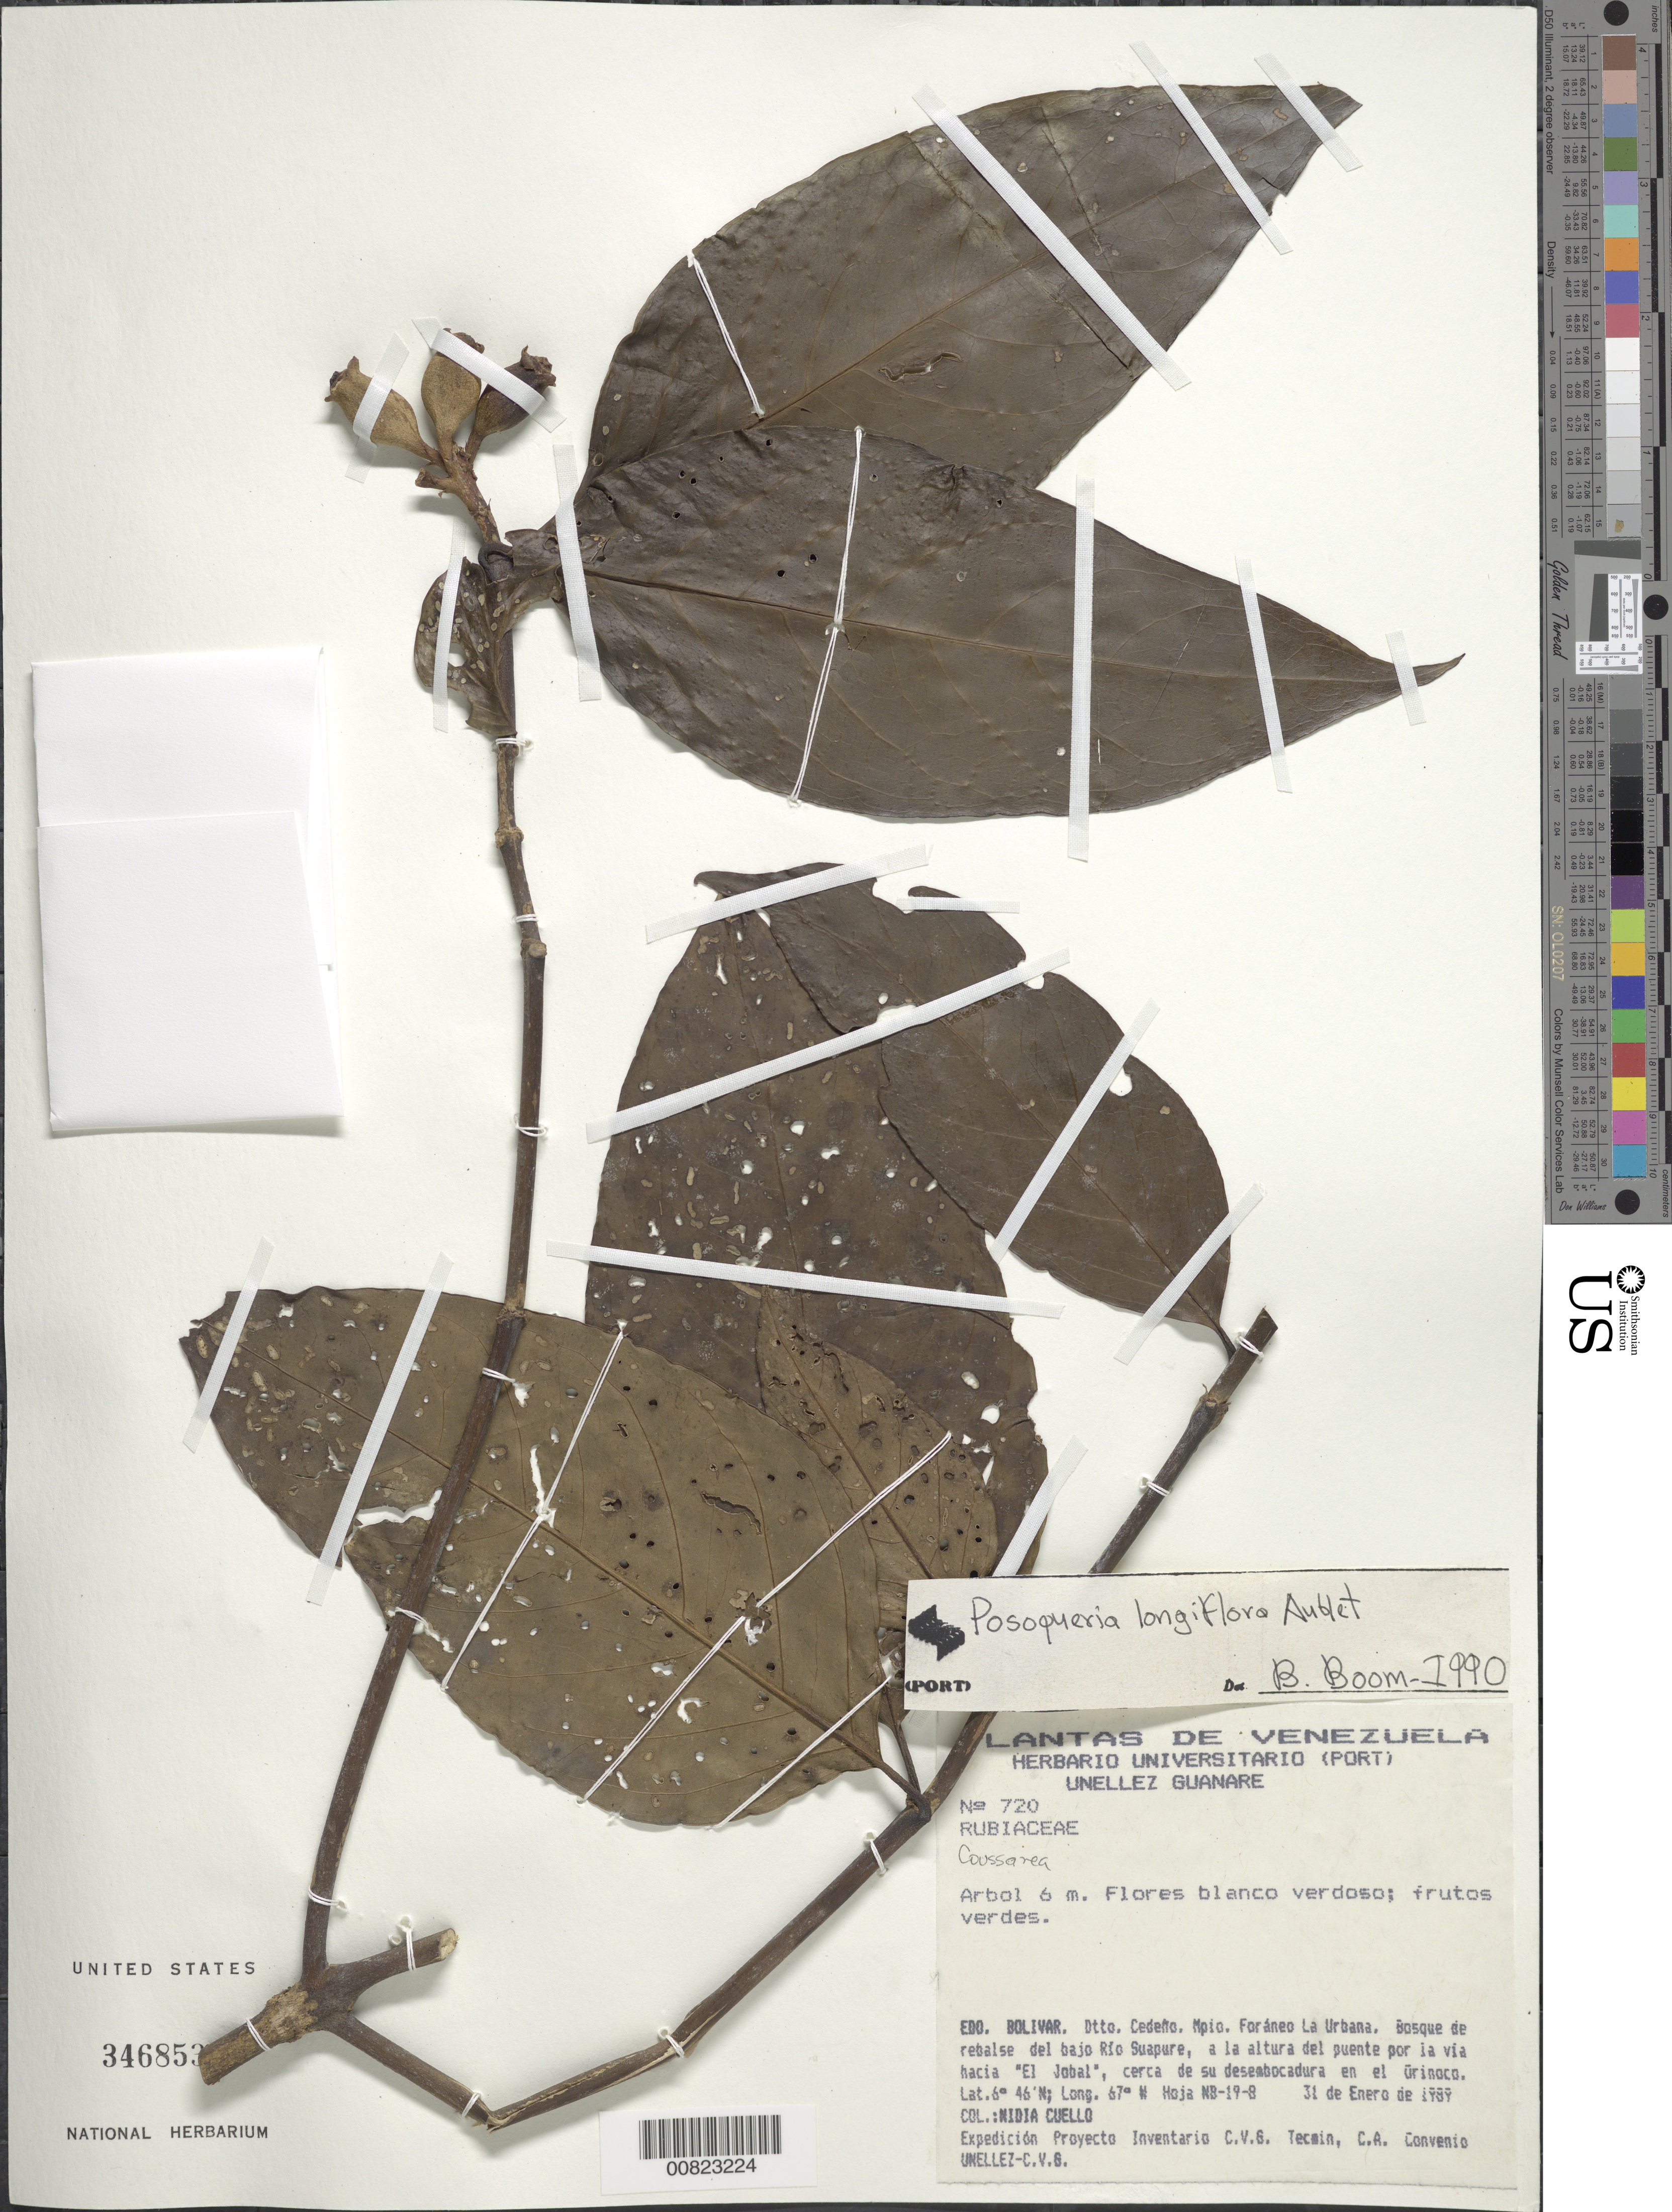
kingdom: Plantae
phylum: Tracheophyta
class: Magnoliopsida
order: Gentianales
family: Rubiaceae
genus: Posoqueria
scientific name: Posoqueria longiflora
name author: Aubl.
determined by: Boom, B. M.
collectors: N. L. Cuello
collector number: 720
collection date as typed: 31-Jan-89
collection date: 1989-01-31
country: Venezuela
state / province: Bolívar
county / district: Cedeño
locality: Mun. Foráneo La Urbana, Río Suapure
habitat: Bosque de rebalse del rio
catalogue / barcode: US 3468538